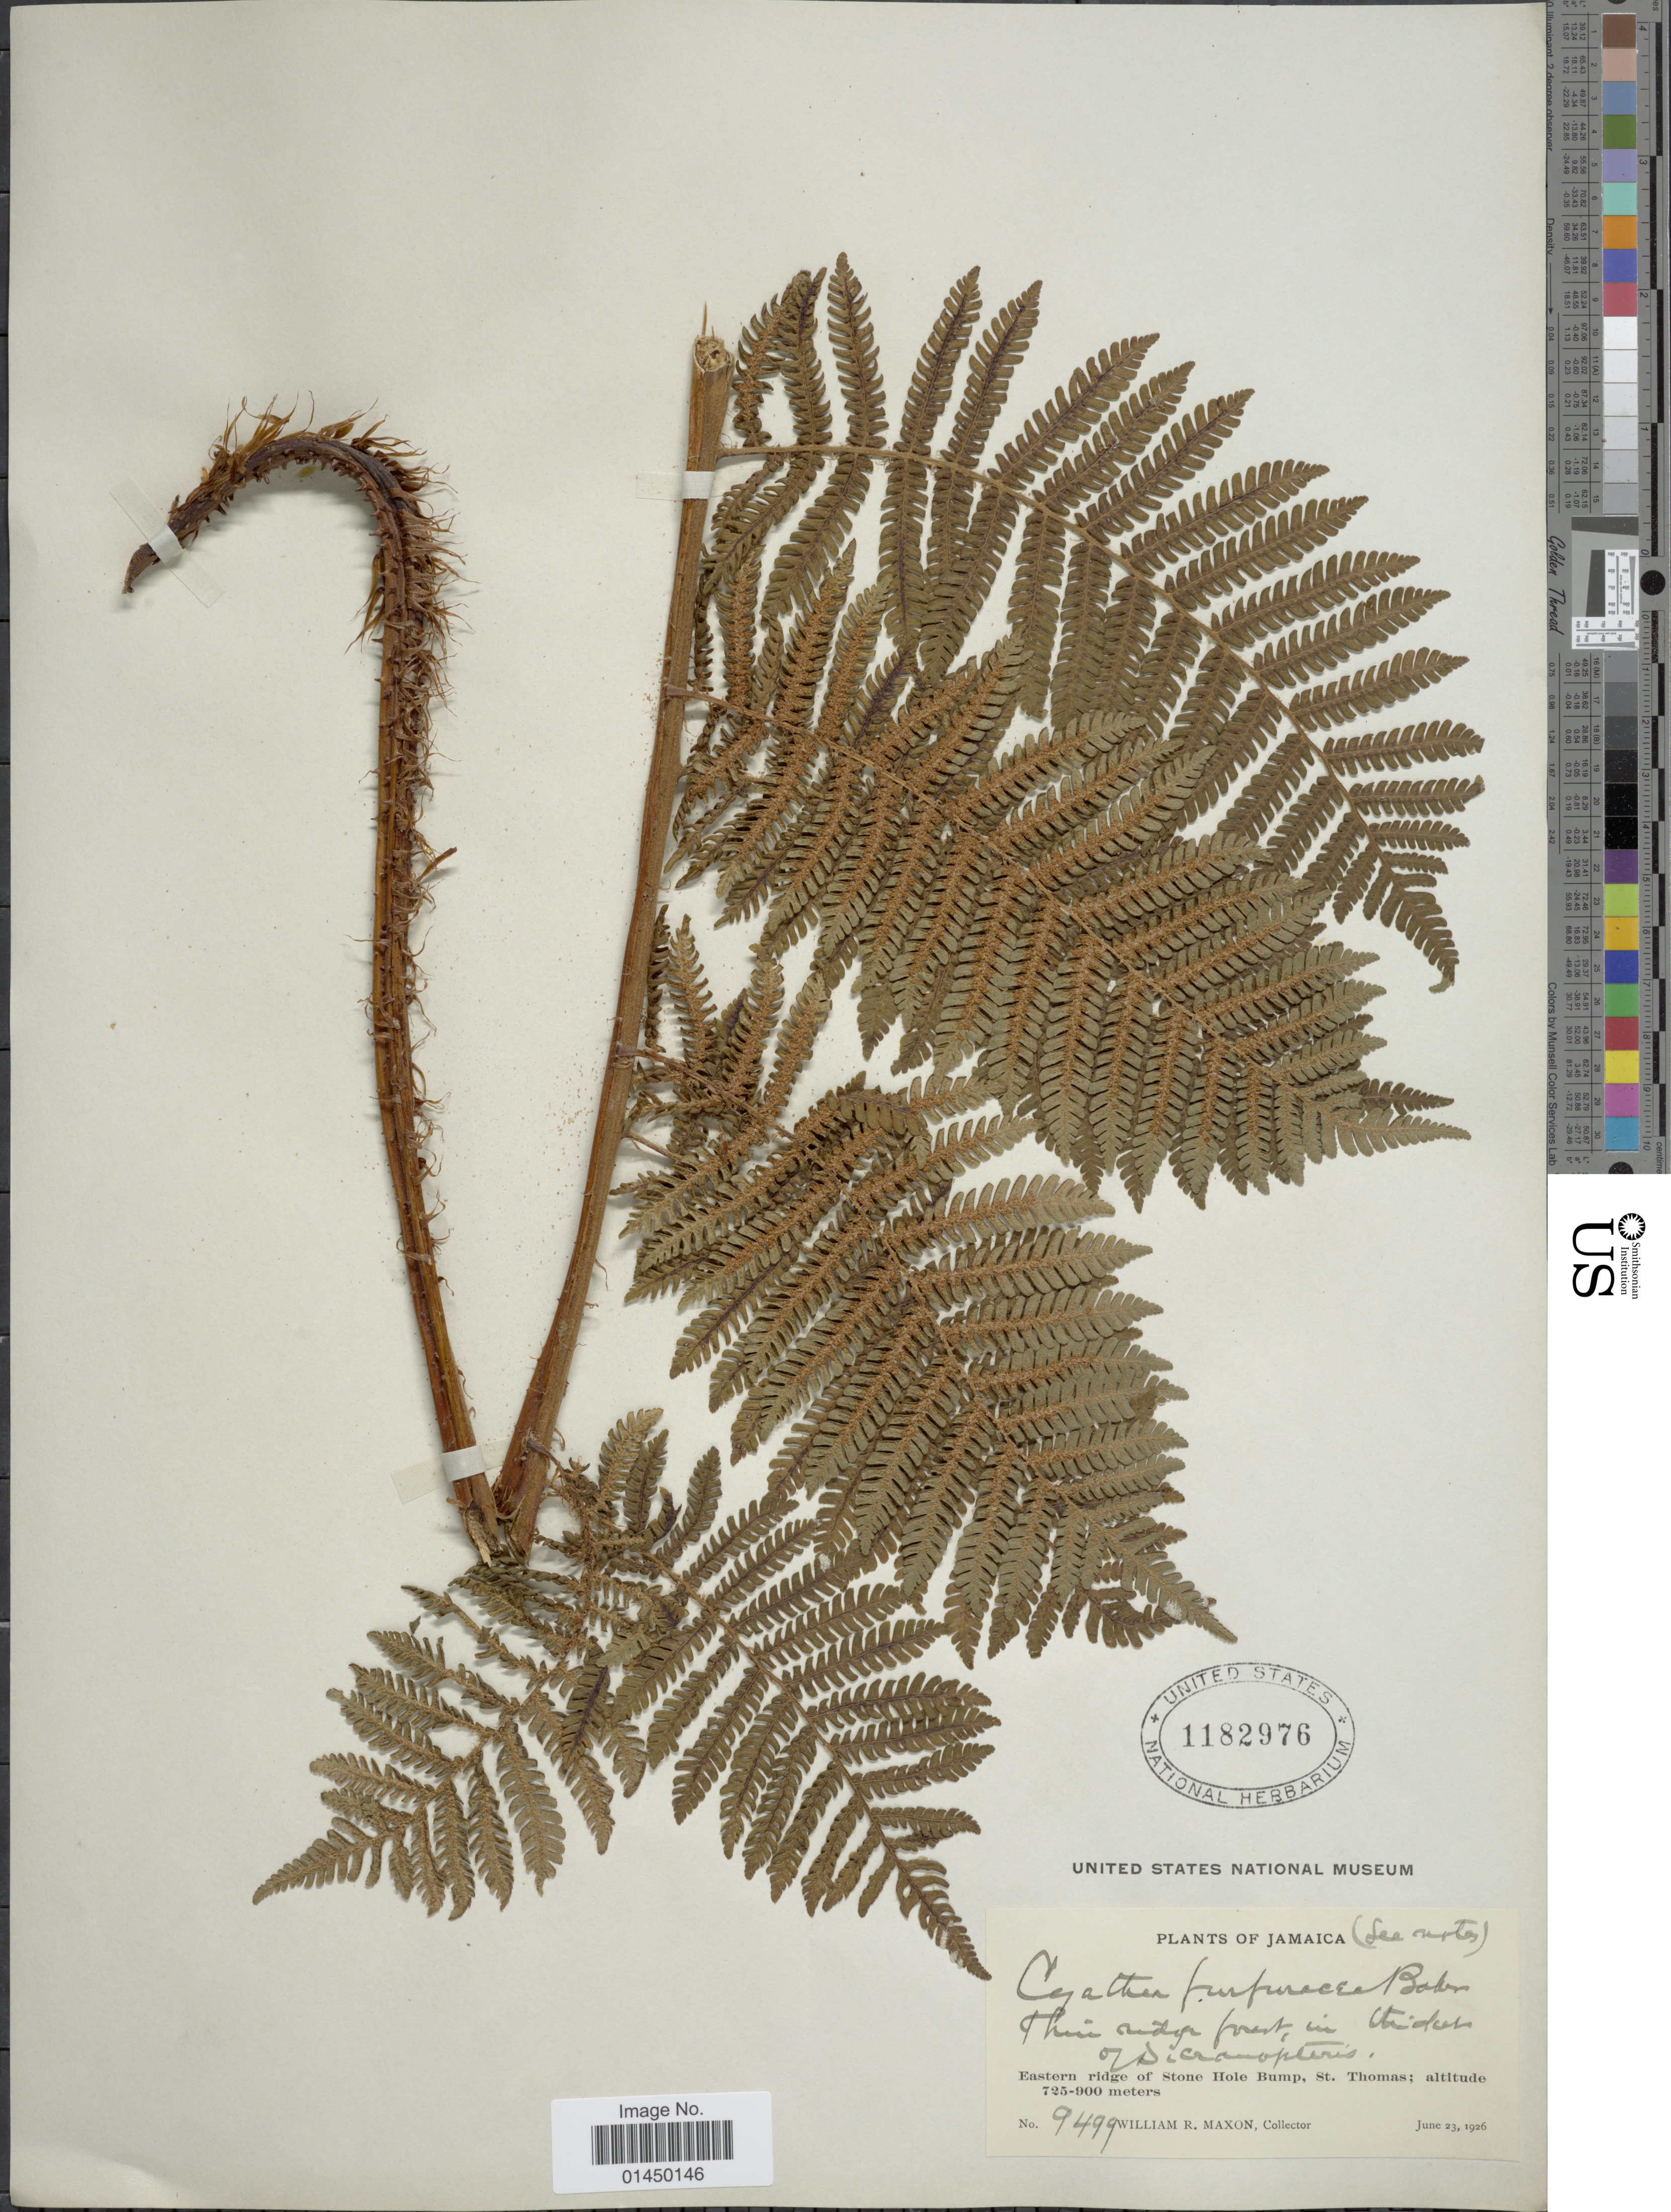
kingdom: Plantae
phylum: Tracheophyta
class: Polypodiopsida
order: Cyatheales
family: Cyatheaceae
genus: Cyathea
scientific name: Cyathea furfuracea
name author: Christ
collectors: W. R. Maxon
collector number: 9499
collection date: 1926-06-23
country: Jamaica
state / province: Saint Thomas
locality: Eastern ridge of Stone Hole Bump, St. Thomas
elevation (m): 725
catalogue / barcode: US 1182976